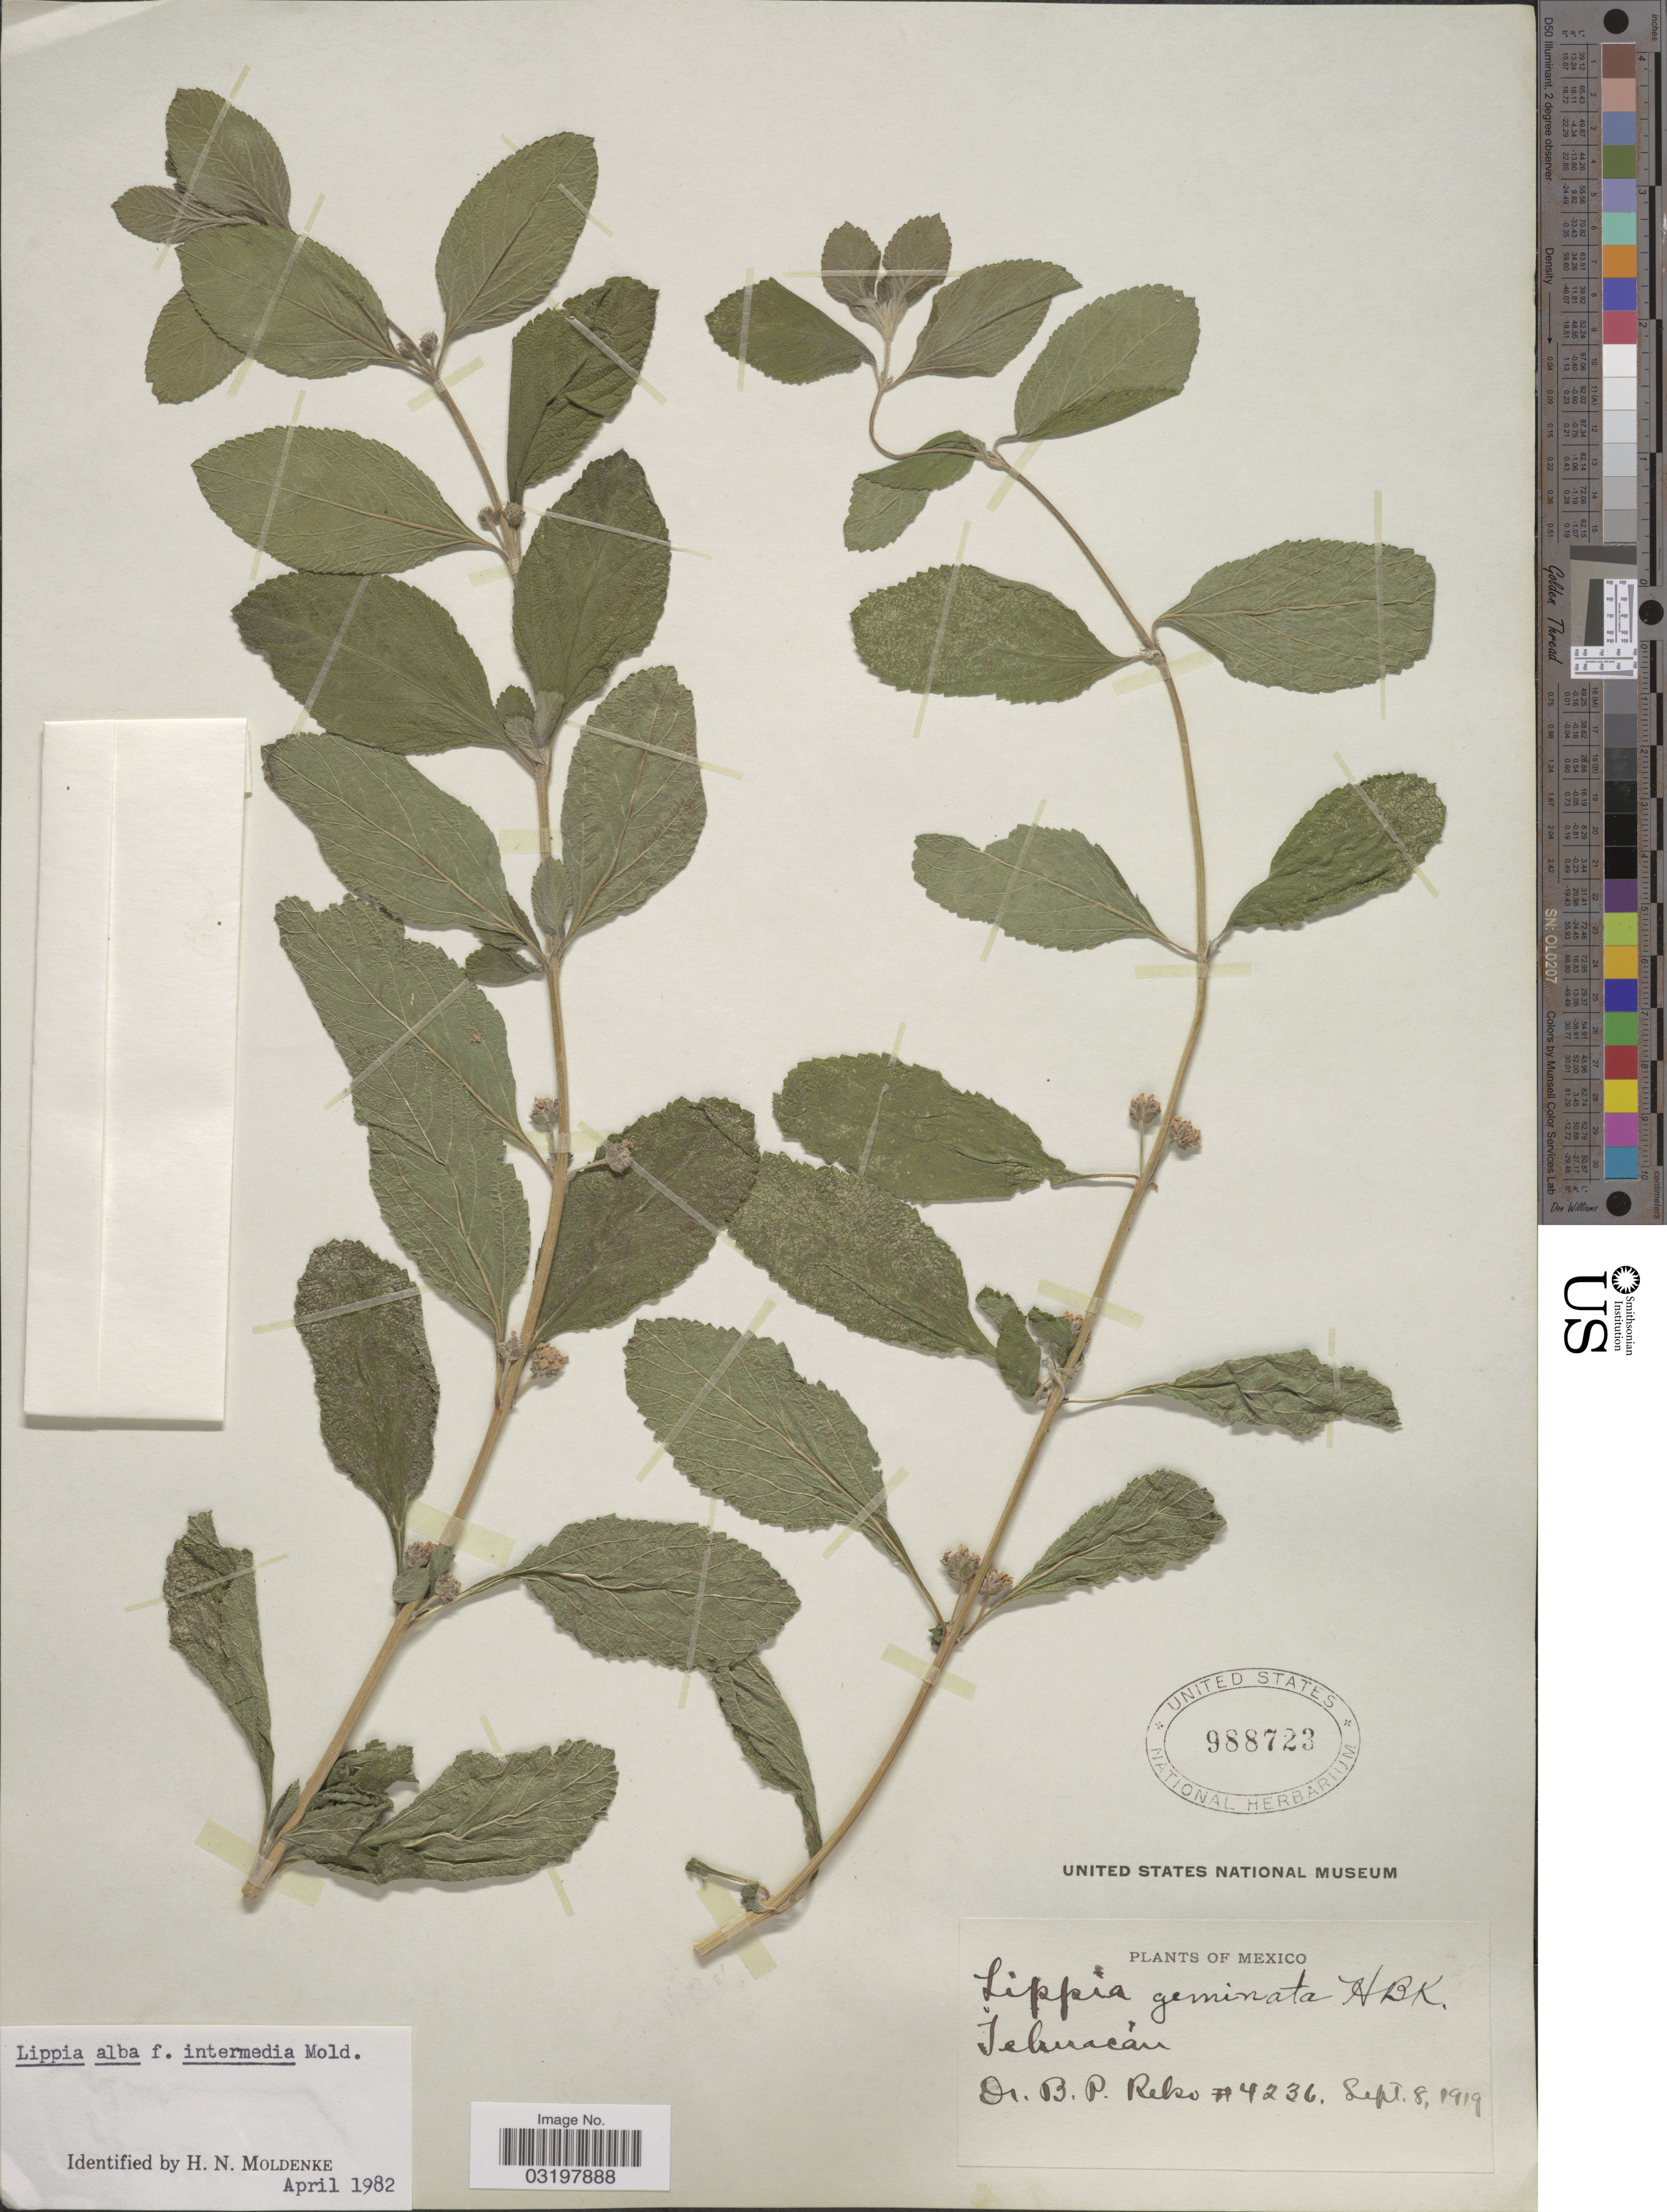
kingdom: Plantae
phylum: Tracheophyta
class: Magnoliopsida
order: Lamiales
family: Verbenaceae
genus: Lippia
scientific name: Lippia alba f. intermedia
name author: Moldenke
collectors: B. P. Reko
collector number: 4236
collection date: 1919-09-08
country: Mexico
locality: Tehuacán.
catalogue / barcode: US 988723